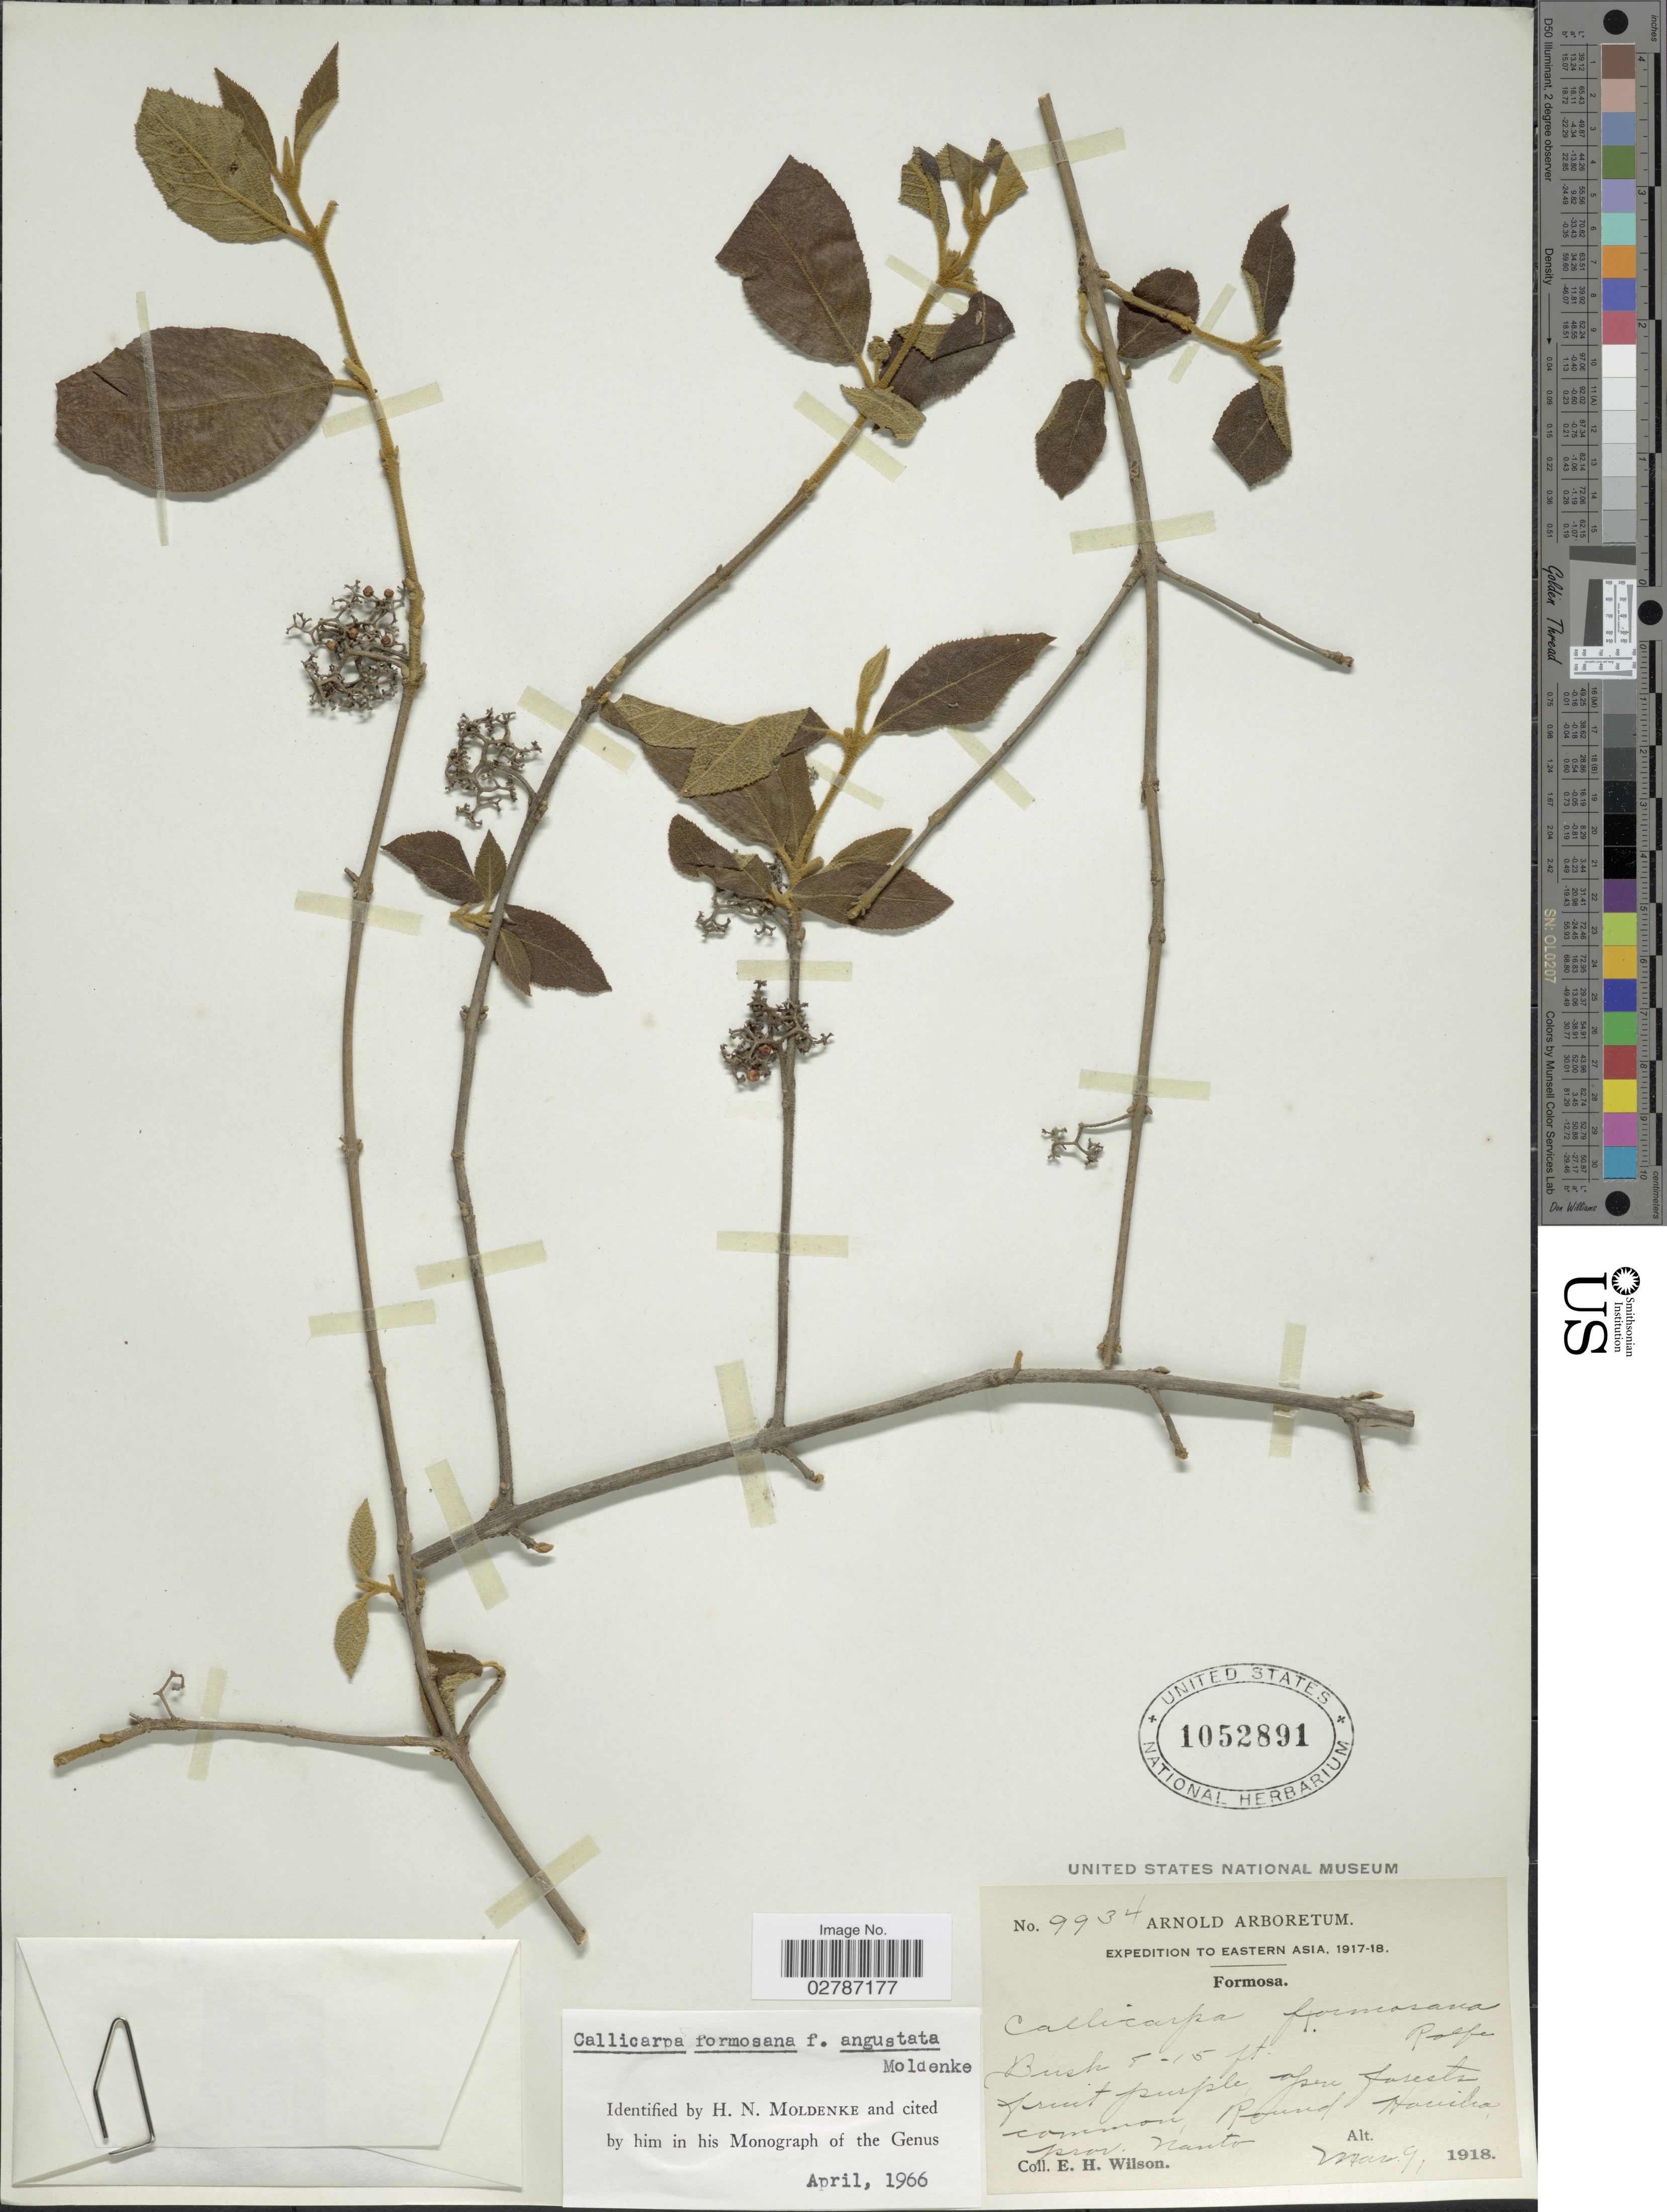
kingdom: Plantae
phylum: Tracheophyta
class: Magnoliopsida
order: Lamiales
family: Lamiaceae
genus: Callicarpa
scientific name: Callicarpa formosana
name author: Rolfe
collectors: E. Wilson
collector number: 9934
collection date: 1918-03-09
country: Taiwan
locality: Eastern Asia. Formosa. Round Hauika, prov. Nanto.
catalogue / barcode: US 1052891